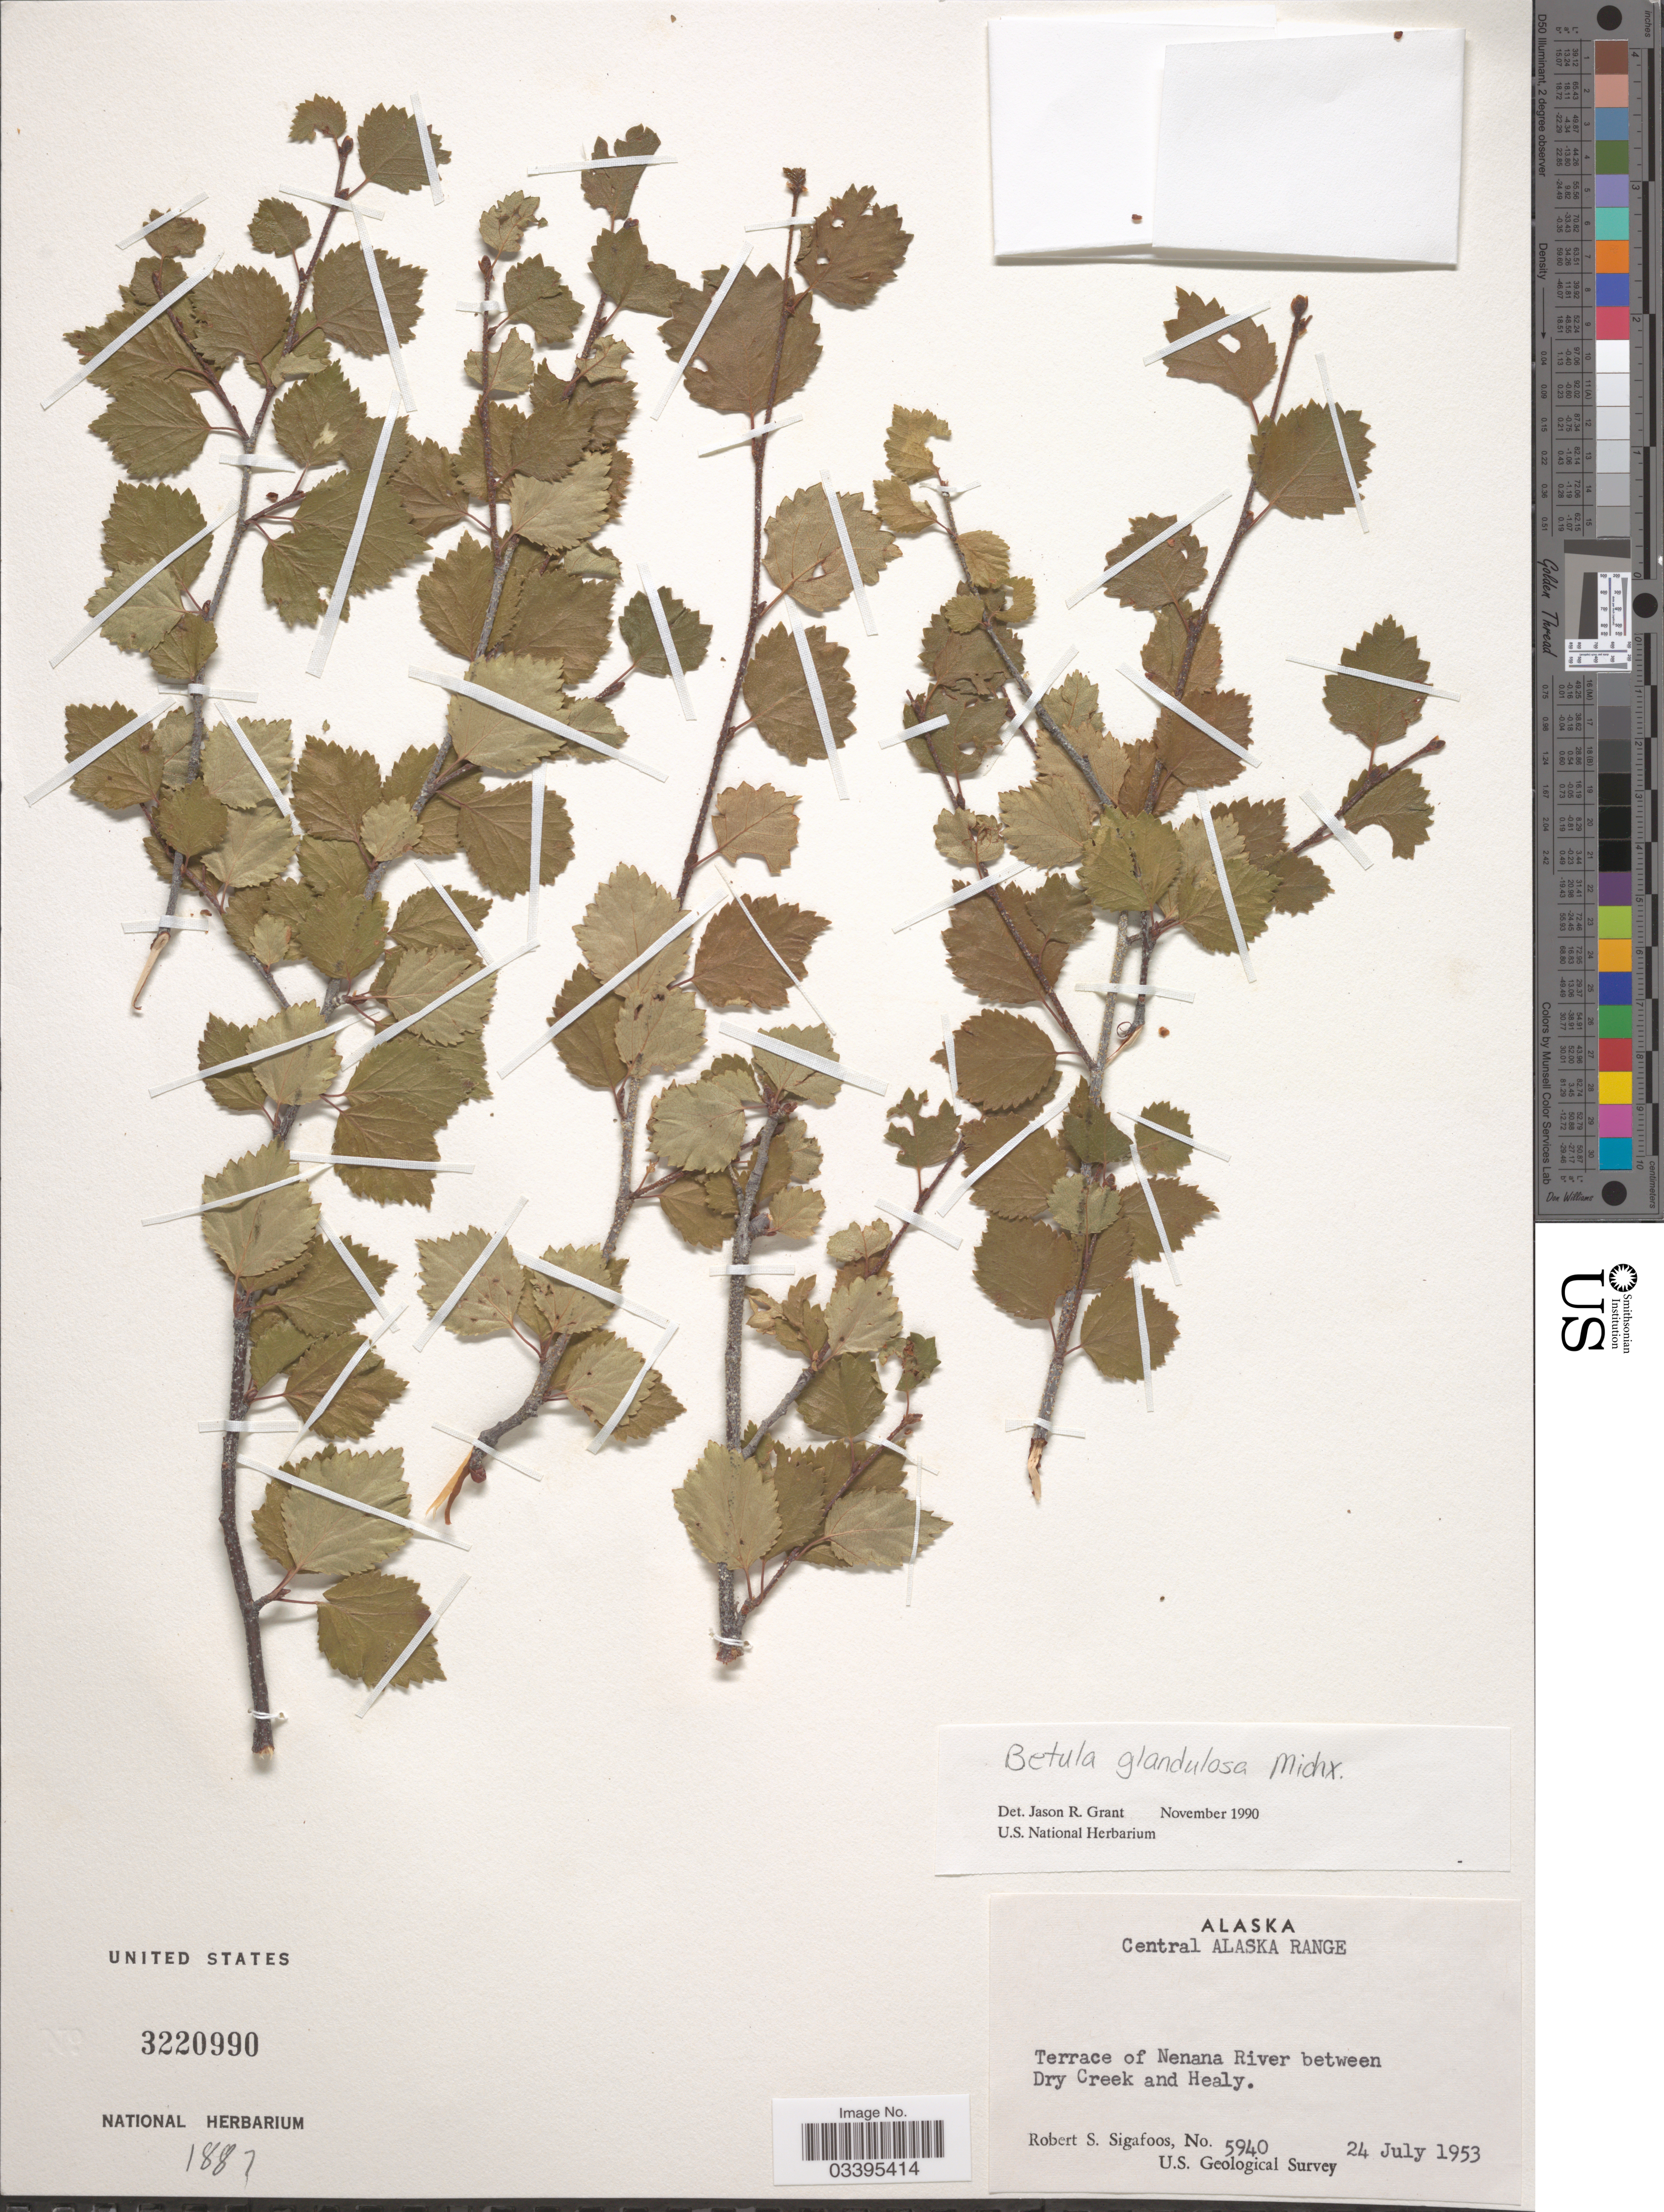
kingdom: Plantae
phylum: Tracheophyta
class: Magnoliopsida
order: Fagales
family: Betulaceae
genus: Betula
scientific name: Betula glandulosa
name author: Michx.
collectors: R. Sigafoos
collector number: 5940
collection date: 1953-07-24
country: United States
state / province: Alaska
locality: Central Alaska Range. Terrace of Nenana River between Dry Creek and Healy.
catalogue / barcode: US 3220990